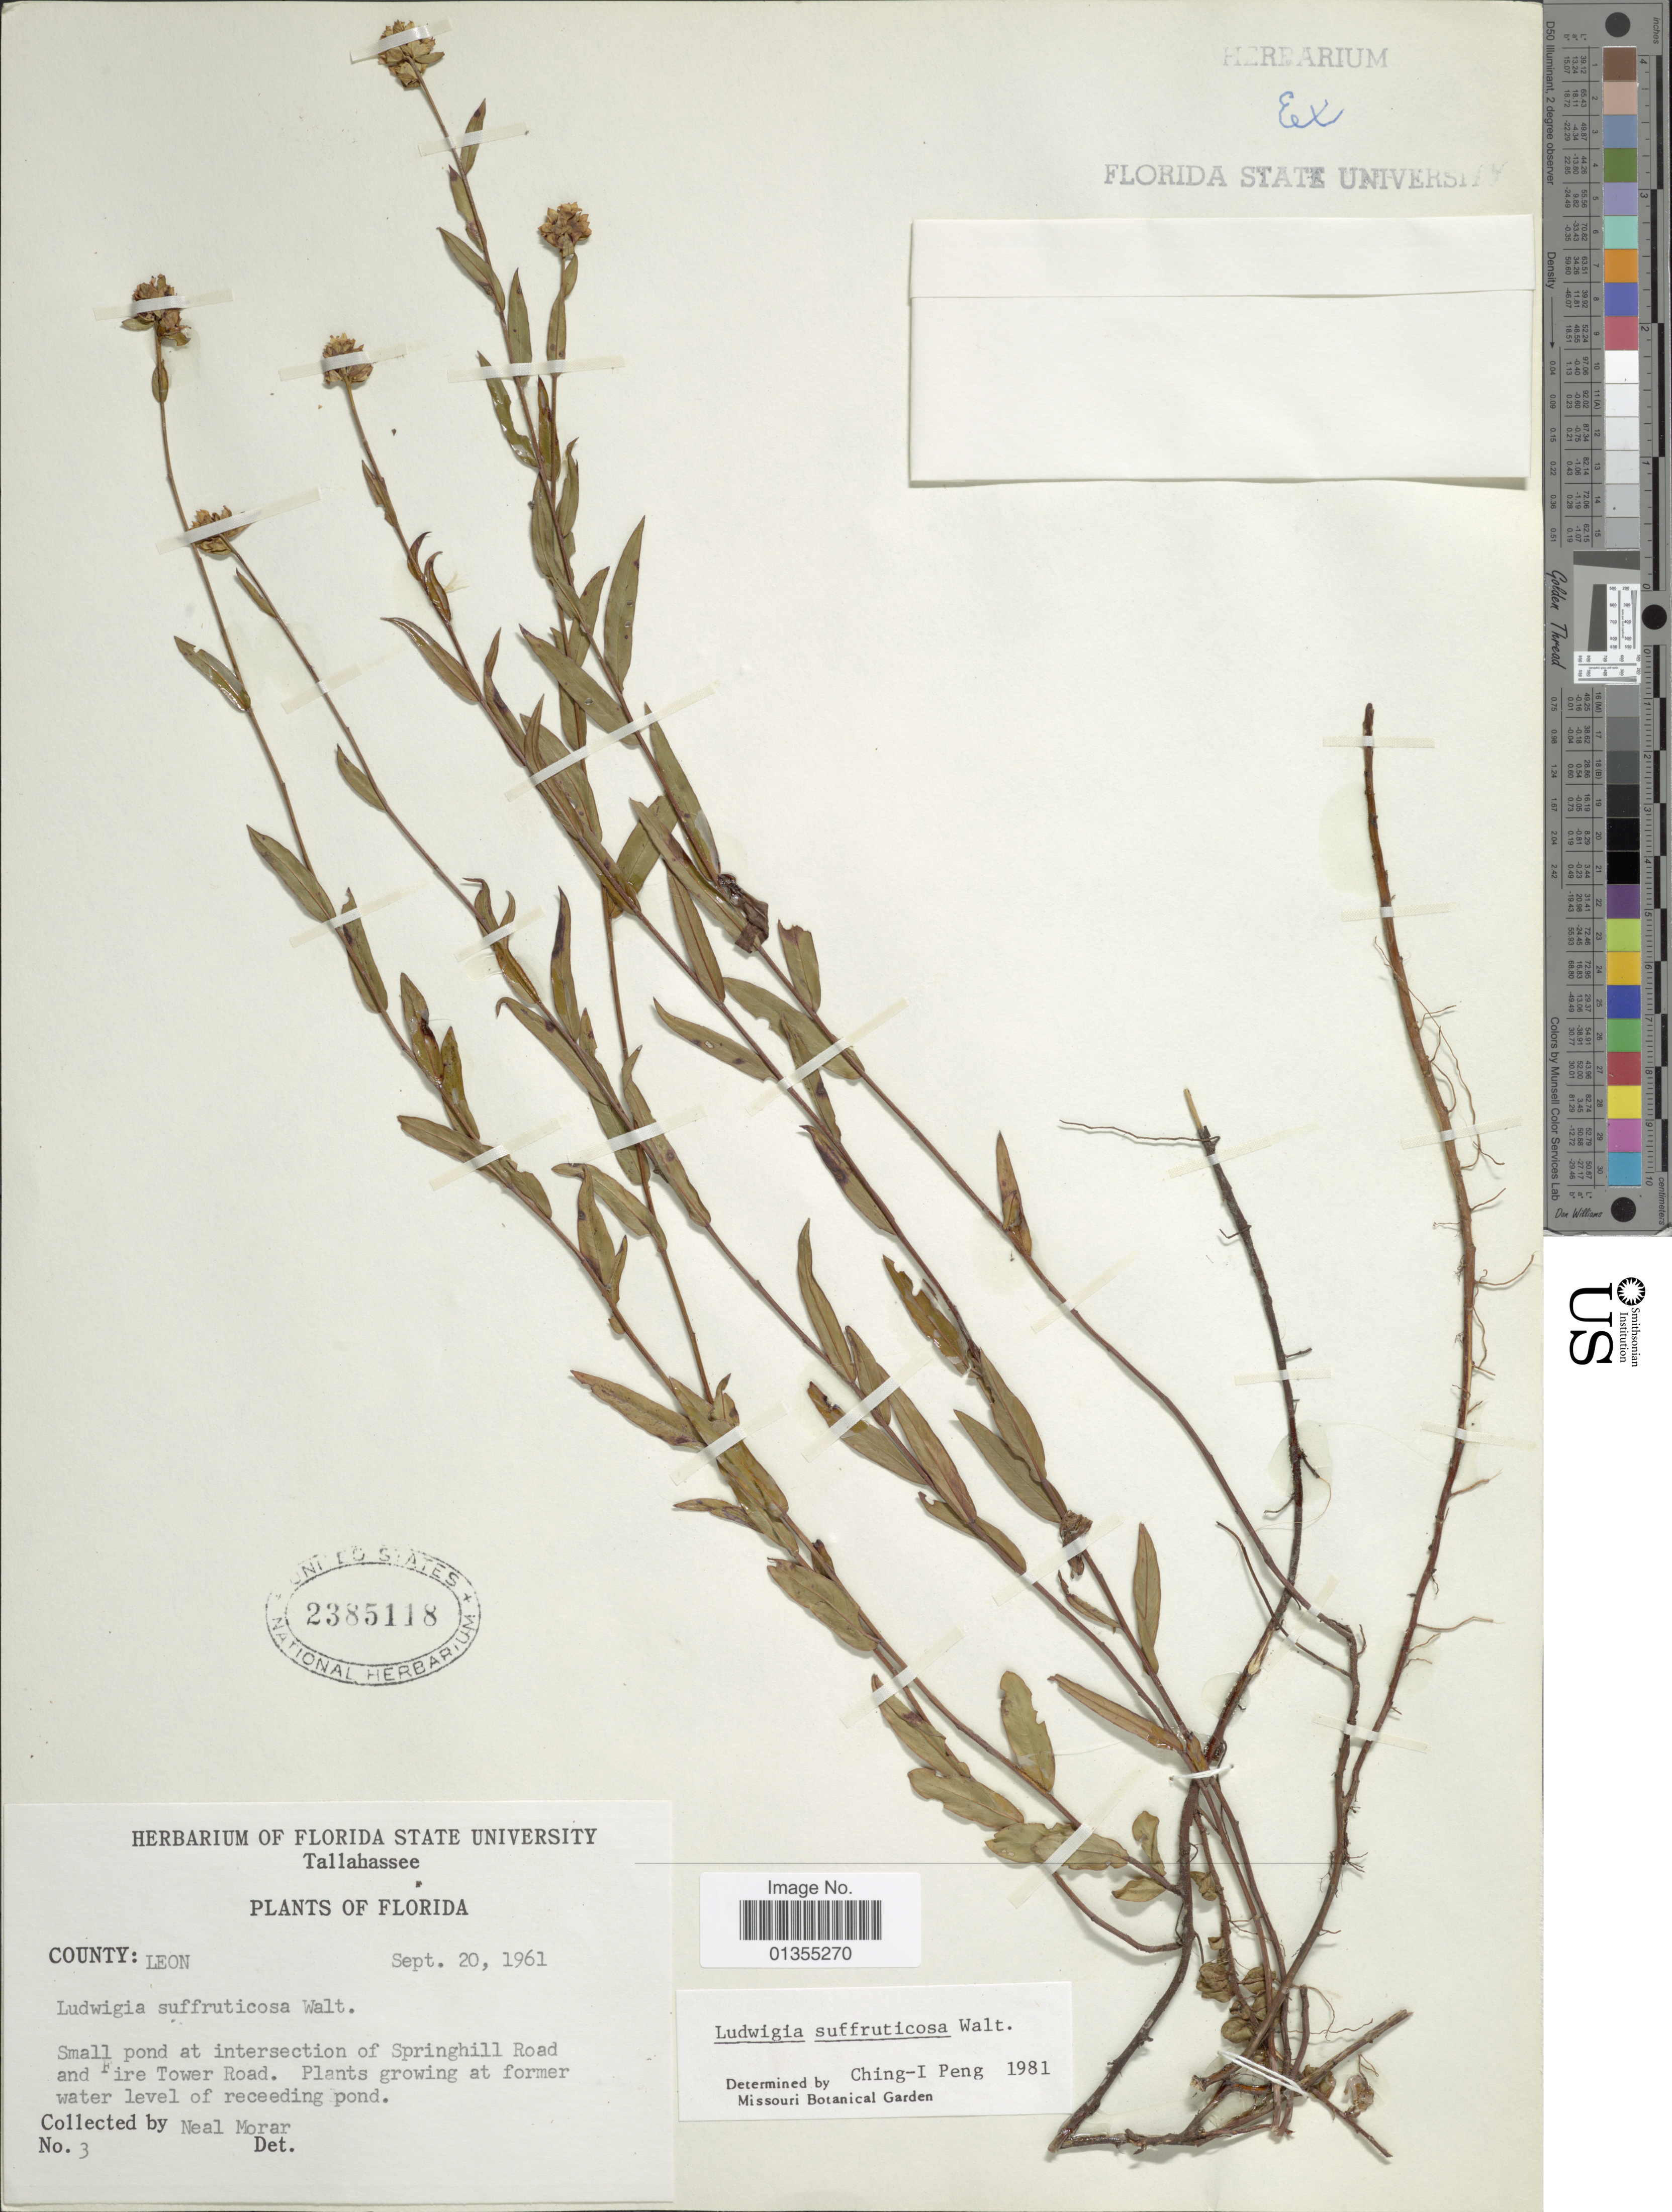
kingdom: Plantae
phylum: Tracheophyta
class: Magnoliopsida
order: Myrtales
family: Onagraceae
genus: Ludwigia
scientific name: Ludwigia suffruticosa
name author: Walter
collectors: N. Morar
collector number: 3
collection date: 1961-09-20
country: United States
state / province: Florida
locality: County: Leon. Small pond at intersection of Springhill Road and Fire Tower Road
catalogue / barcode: US 2385118